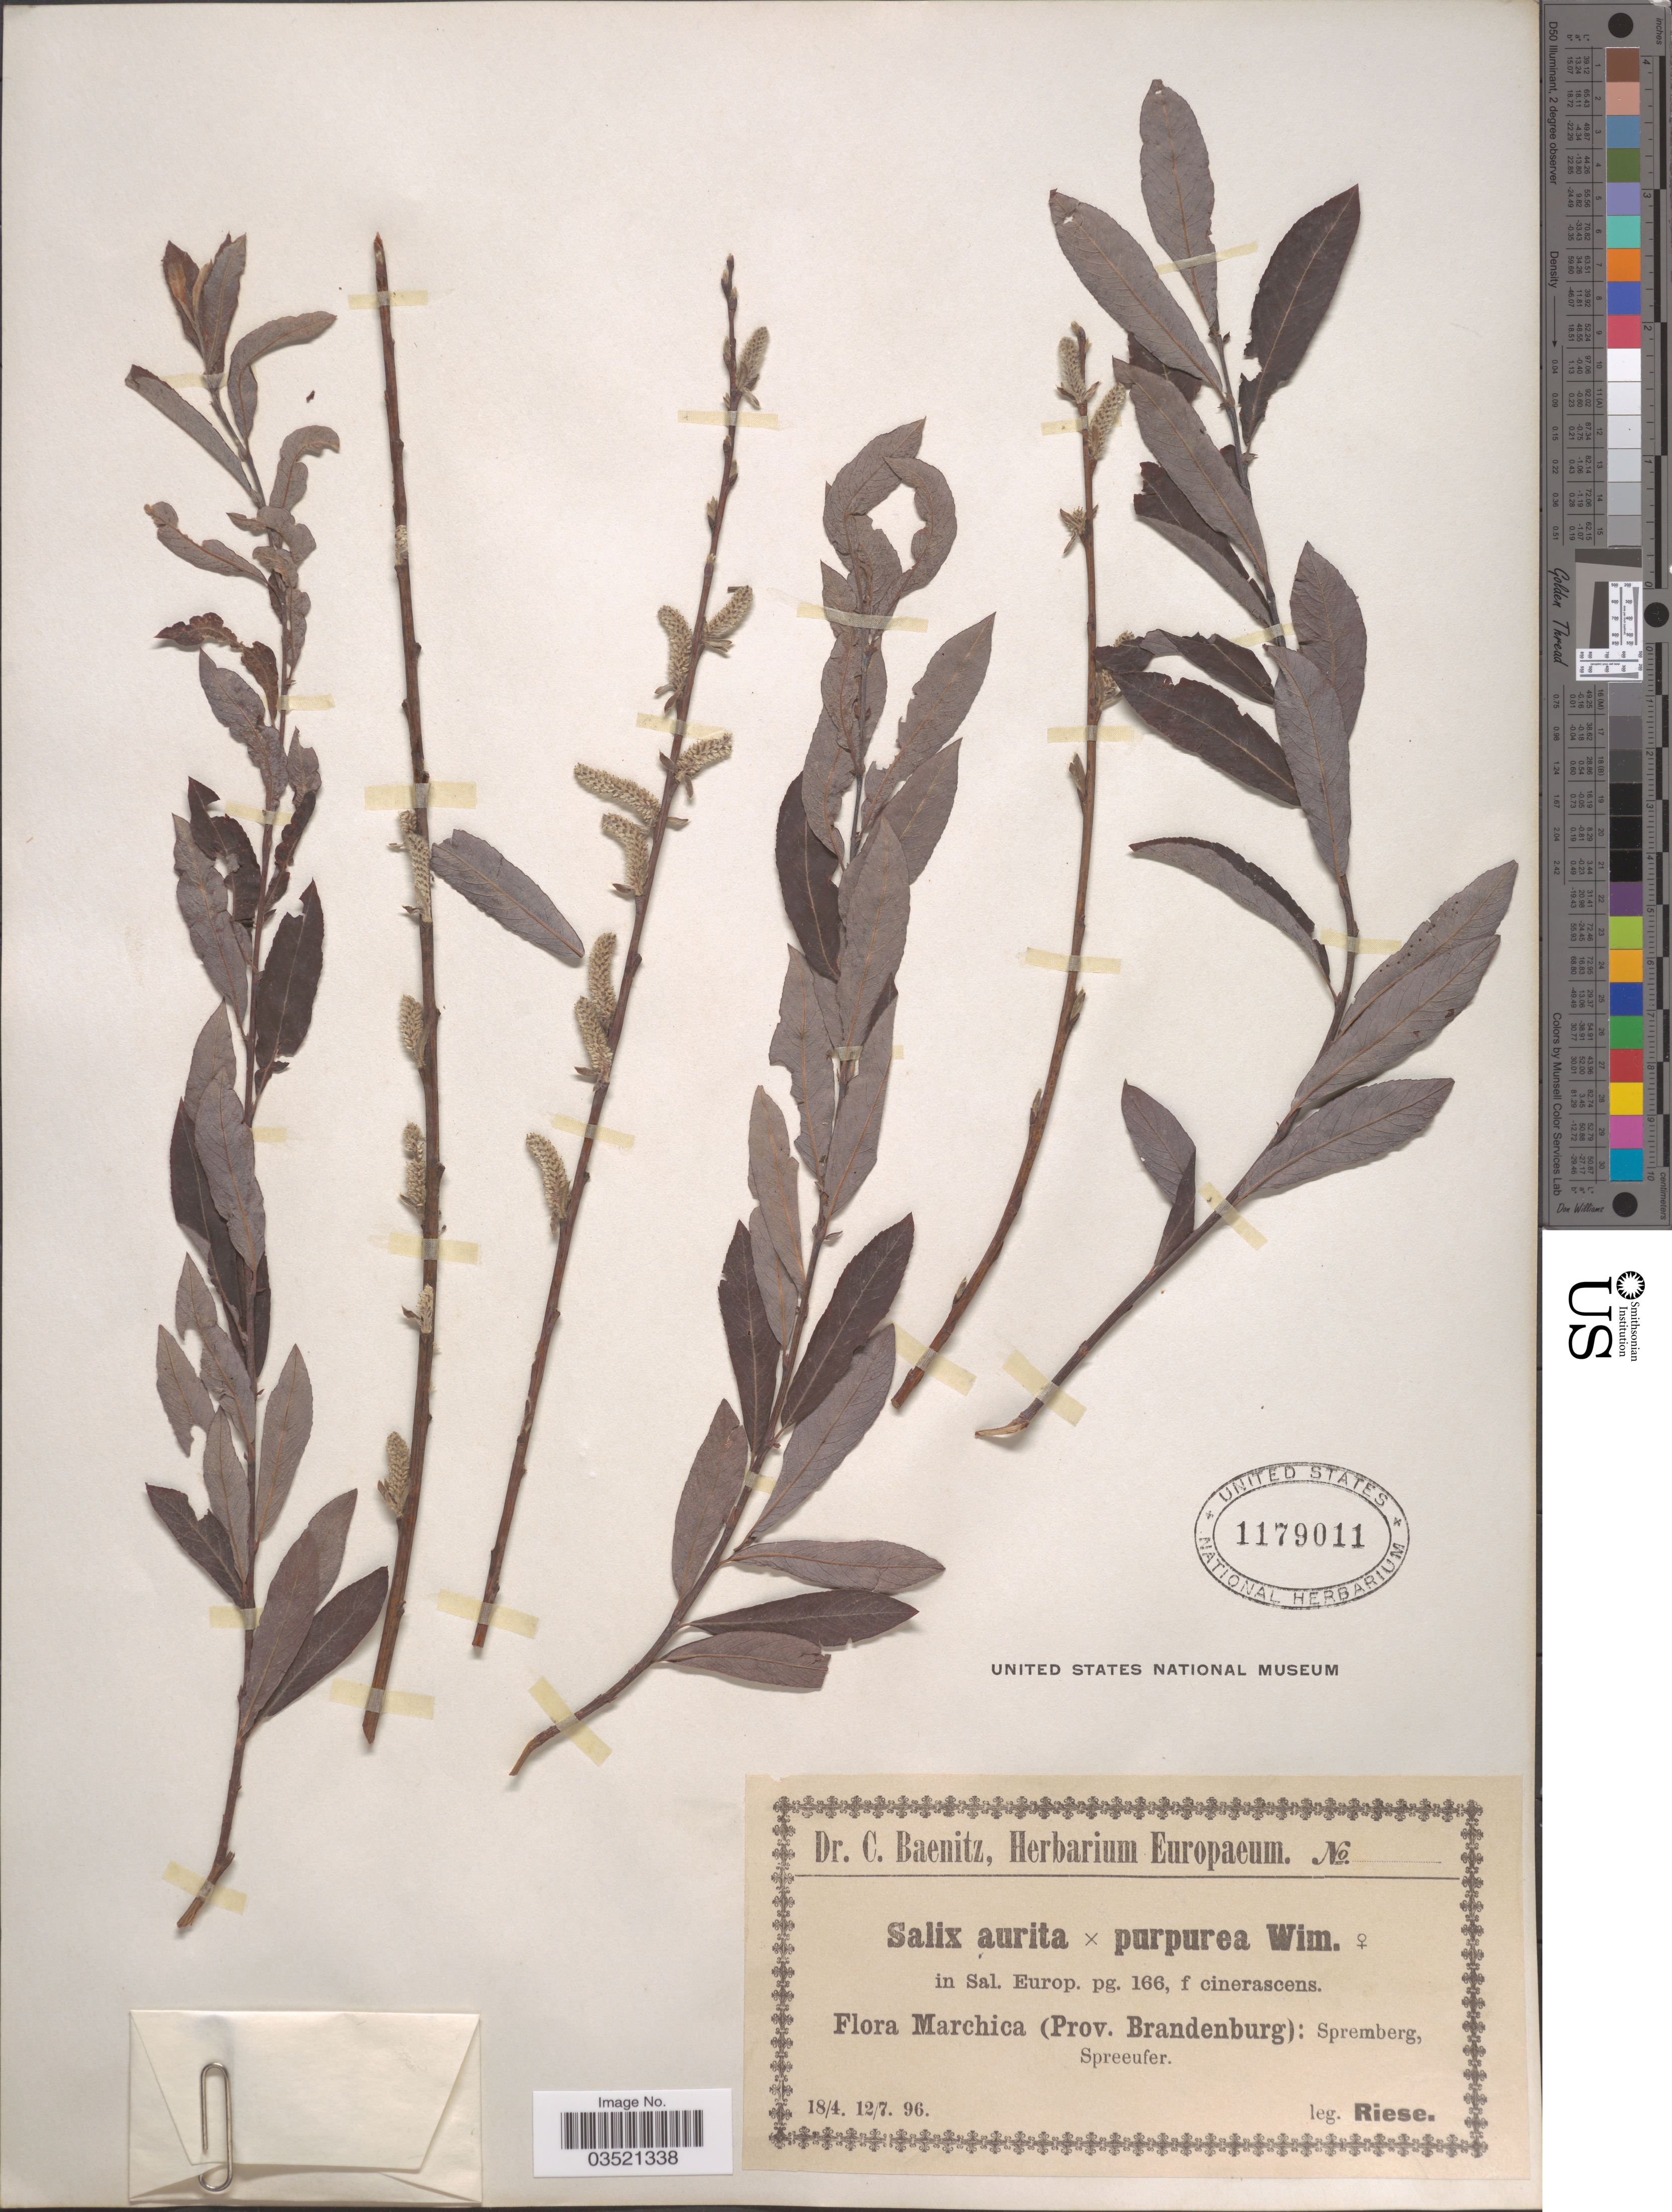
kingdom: Plantae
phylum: Tracheophyta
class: Magnoliopsida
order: Malpighiales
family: Salicaceae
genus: Salix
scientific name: Salix aurita x S. purpurea L.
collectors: Riese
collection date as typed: Transcribed d/m/y: 18/4/96 to 12/7/96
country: Germany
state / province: Brandenburg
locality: Marchica: Spremberg, Spreeufer.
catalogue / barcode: US 1179011